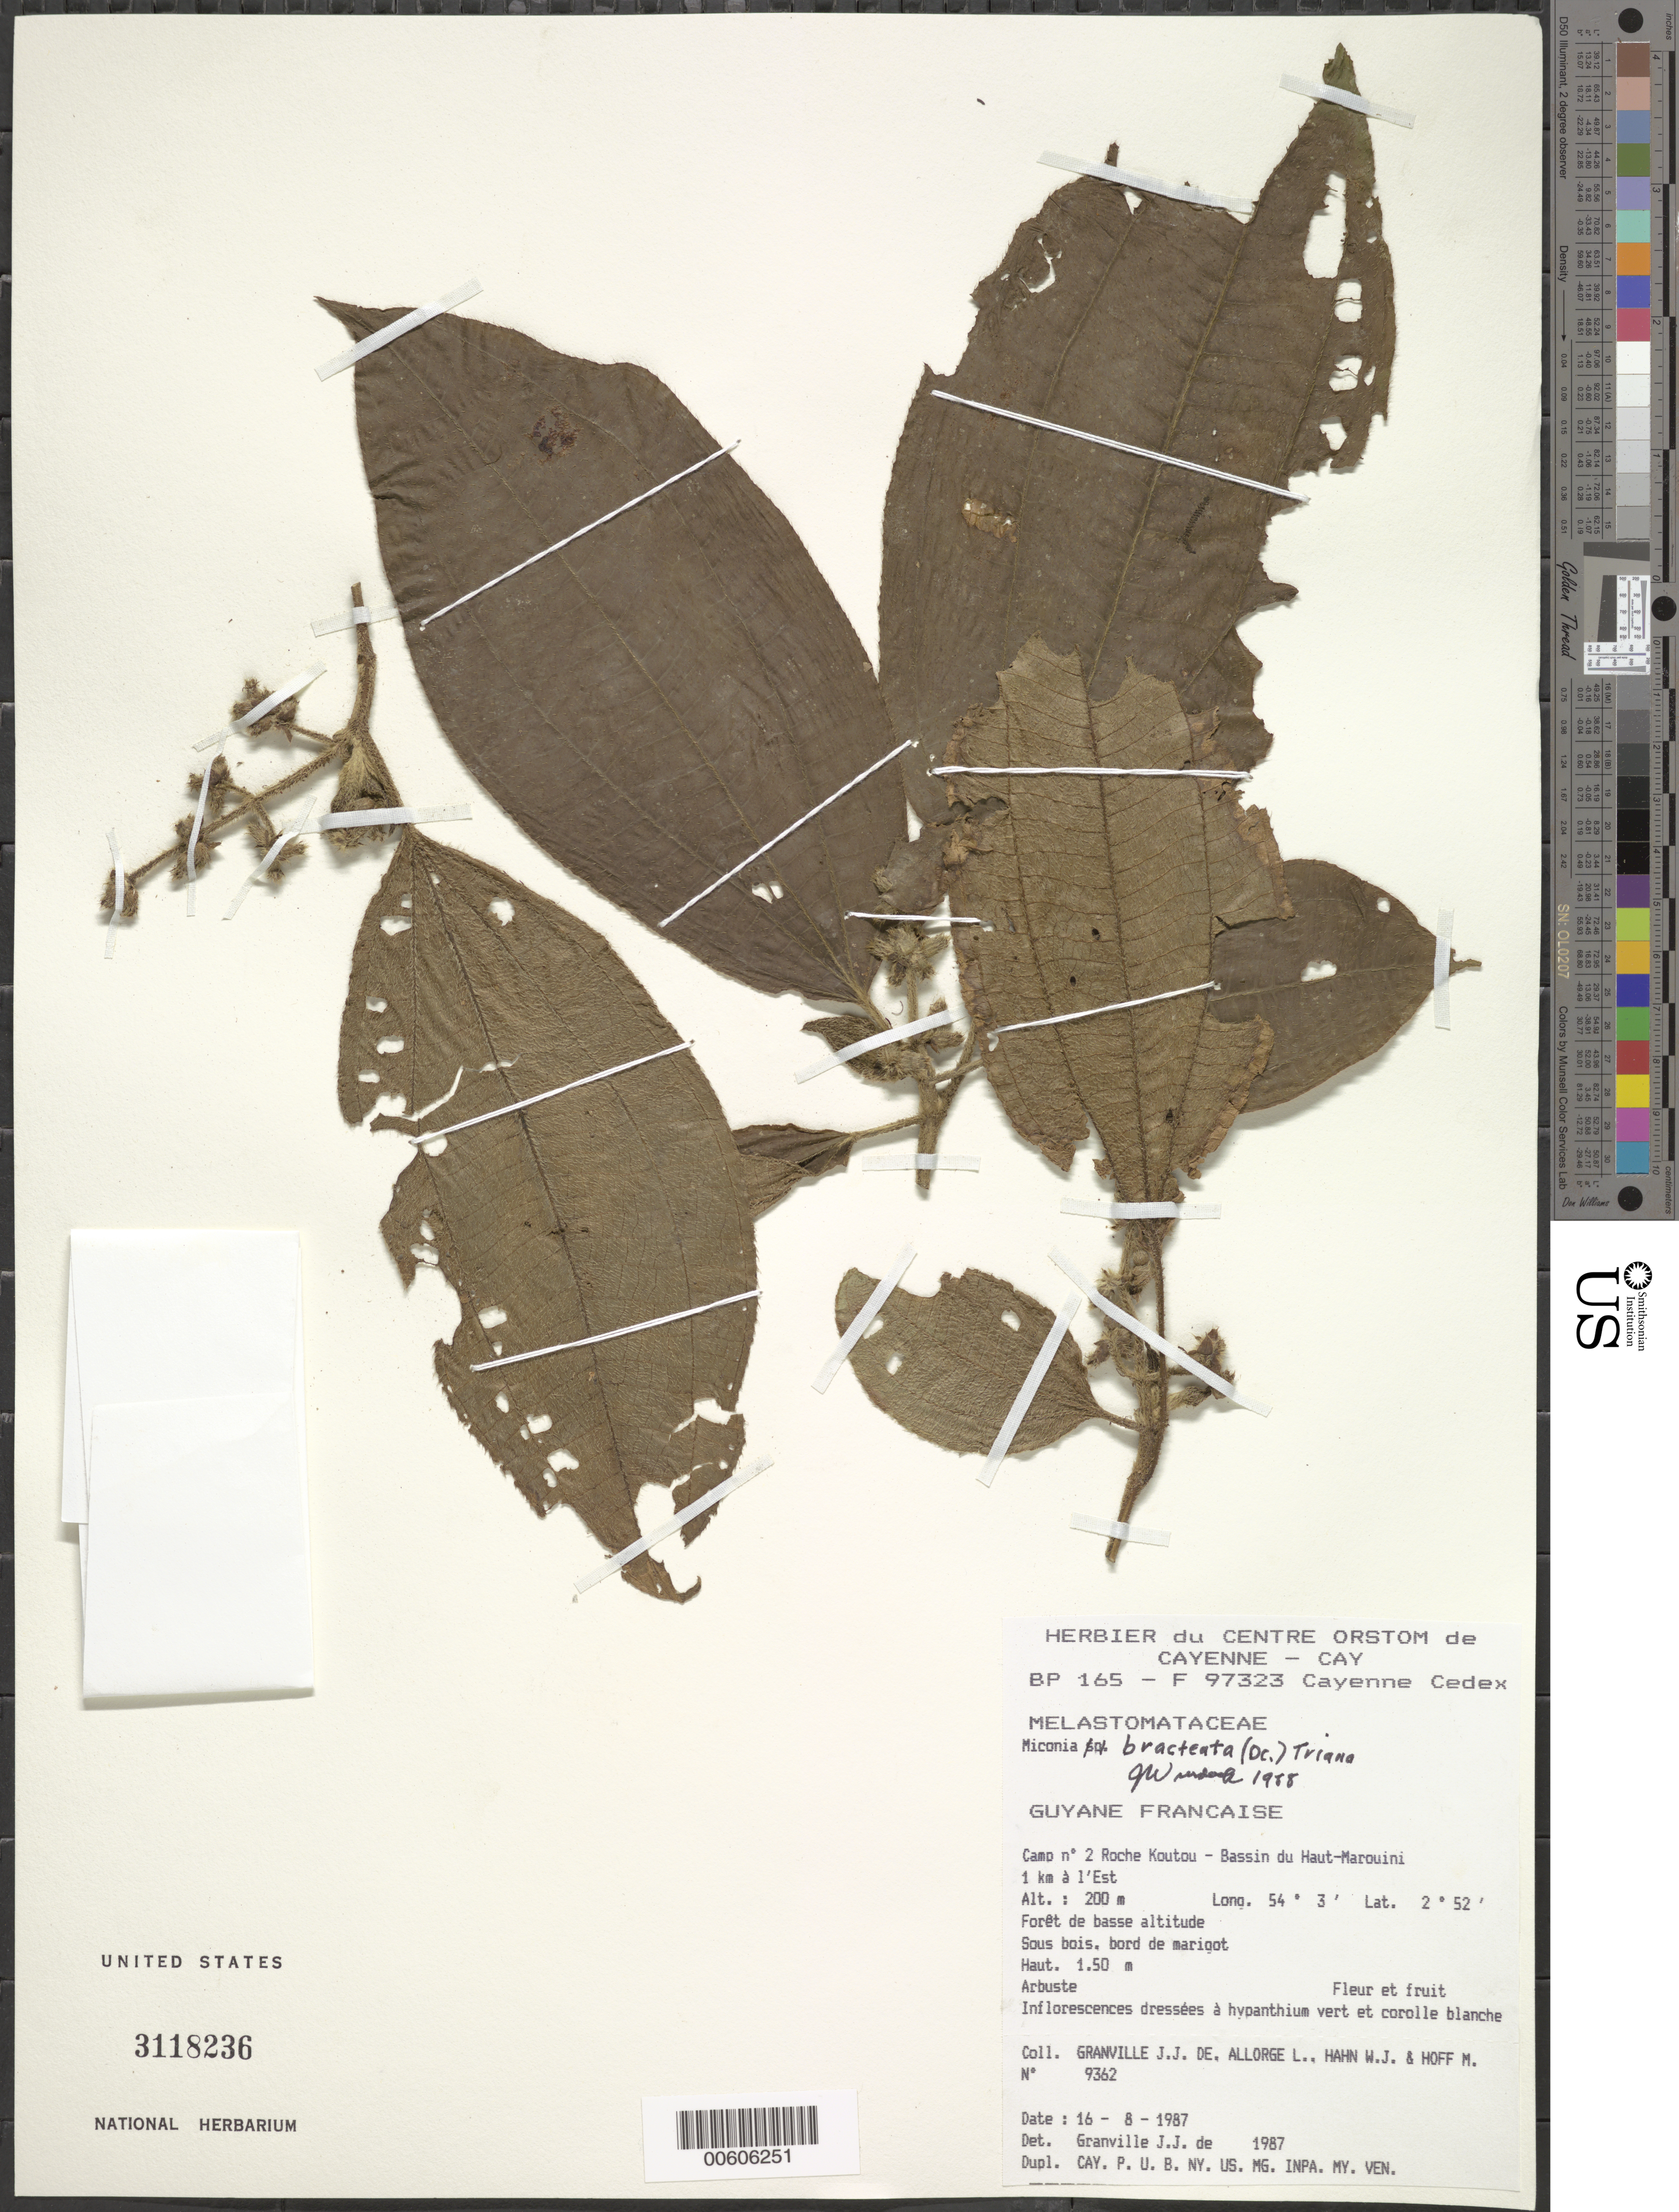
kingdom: Plantae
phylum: Tracheophyta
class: Magnoliopsida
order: Myrtales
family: Melastomataceae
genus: Miconia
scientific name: Miconia bracteata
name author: (DC.) Triana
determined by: Wurdack, John J., (US), US (UNITED STATES)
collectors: J.-J. de Granville, L. Allorge, W. J. Hahn & M. Hoff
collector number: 9362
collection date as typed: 16-Aug-87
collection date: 1987-08-16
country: French Guiana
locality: Roche Koutou, Bassin du Haut-Marouini, 1 km a l'Est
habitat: Foret de basse altitude. Sous bois, brod de marigot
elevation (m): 200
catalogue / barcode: US 3118236